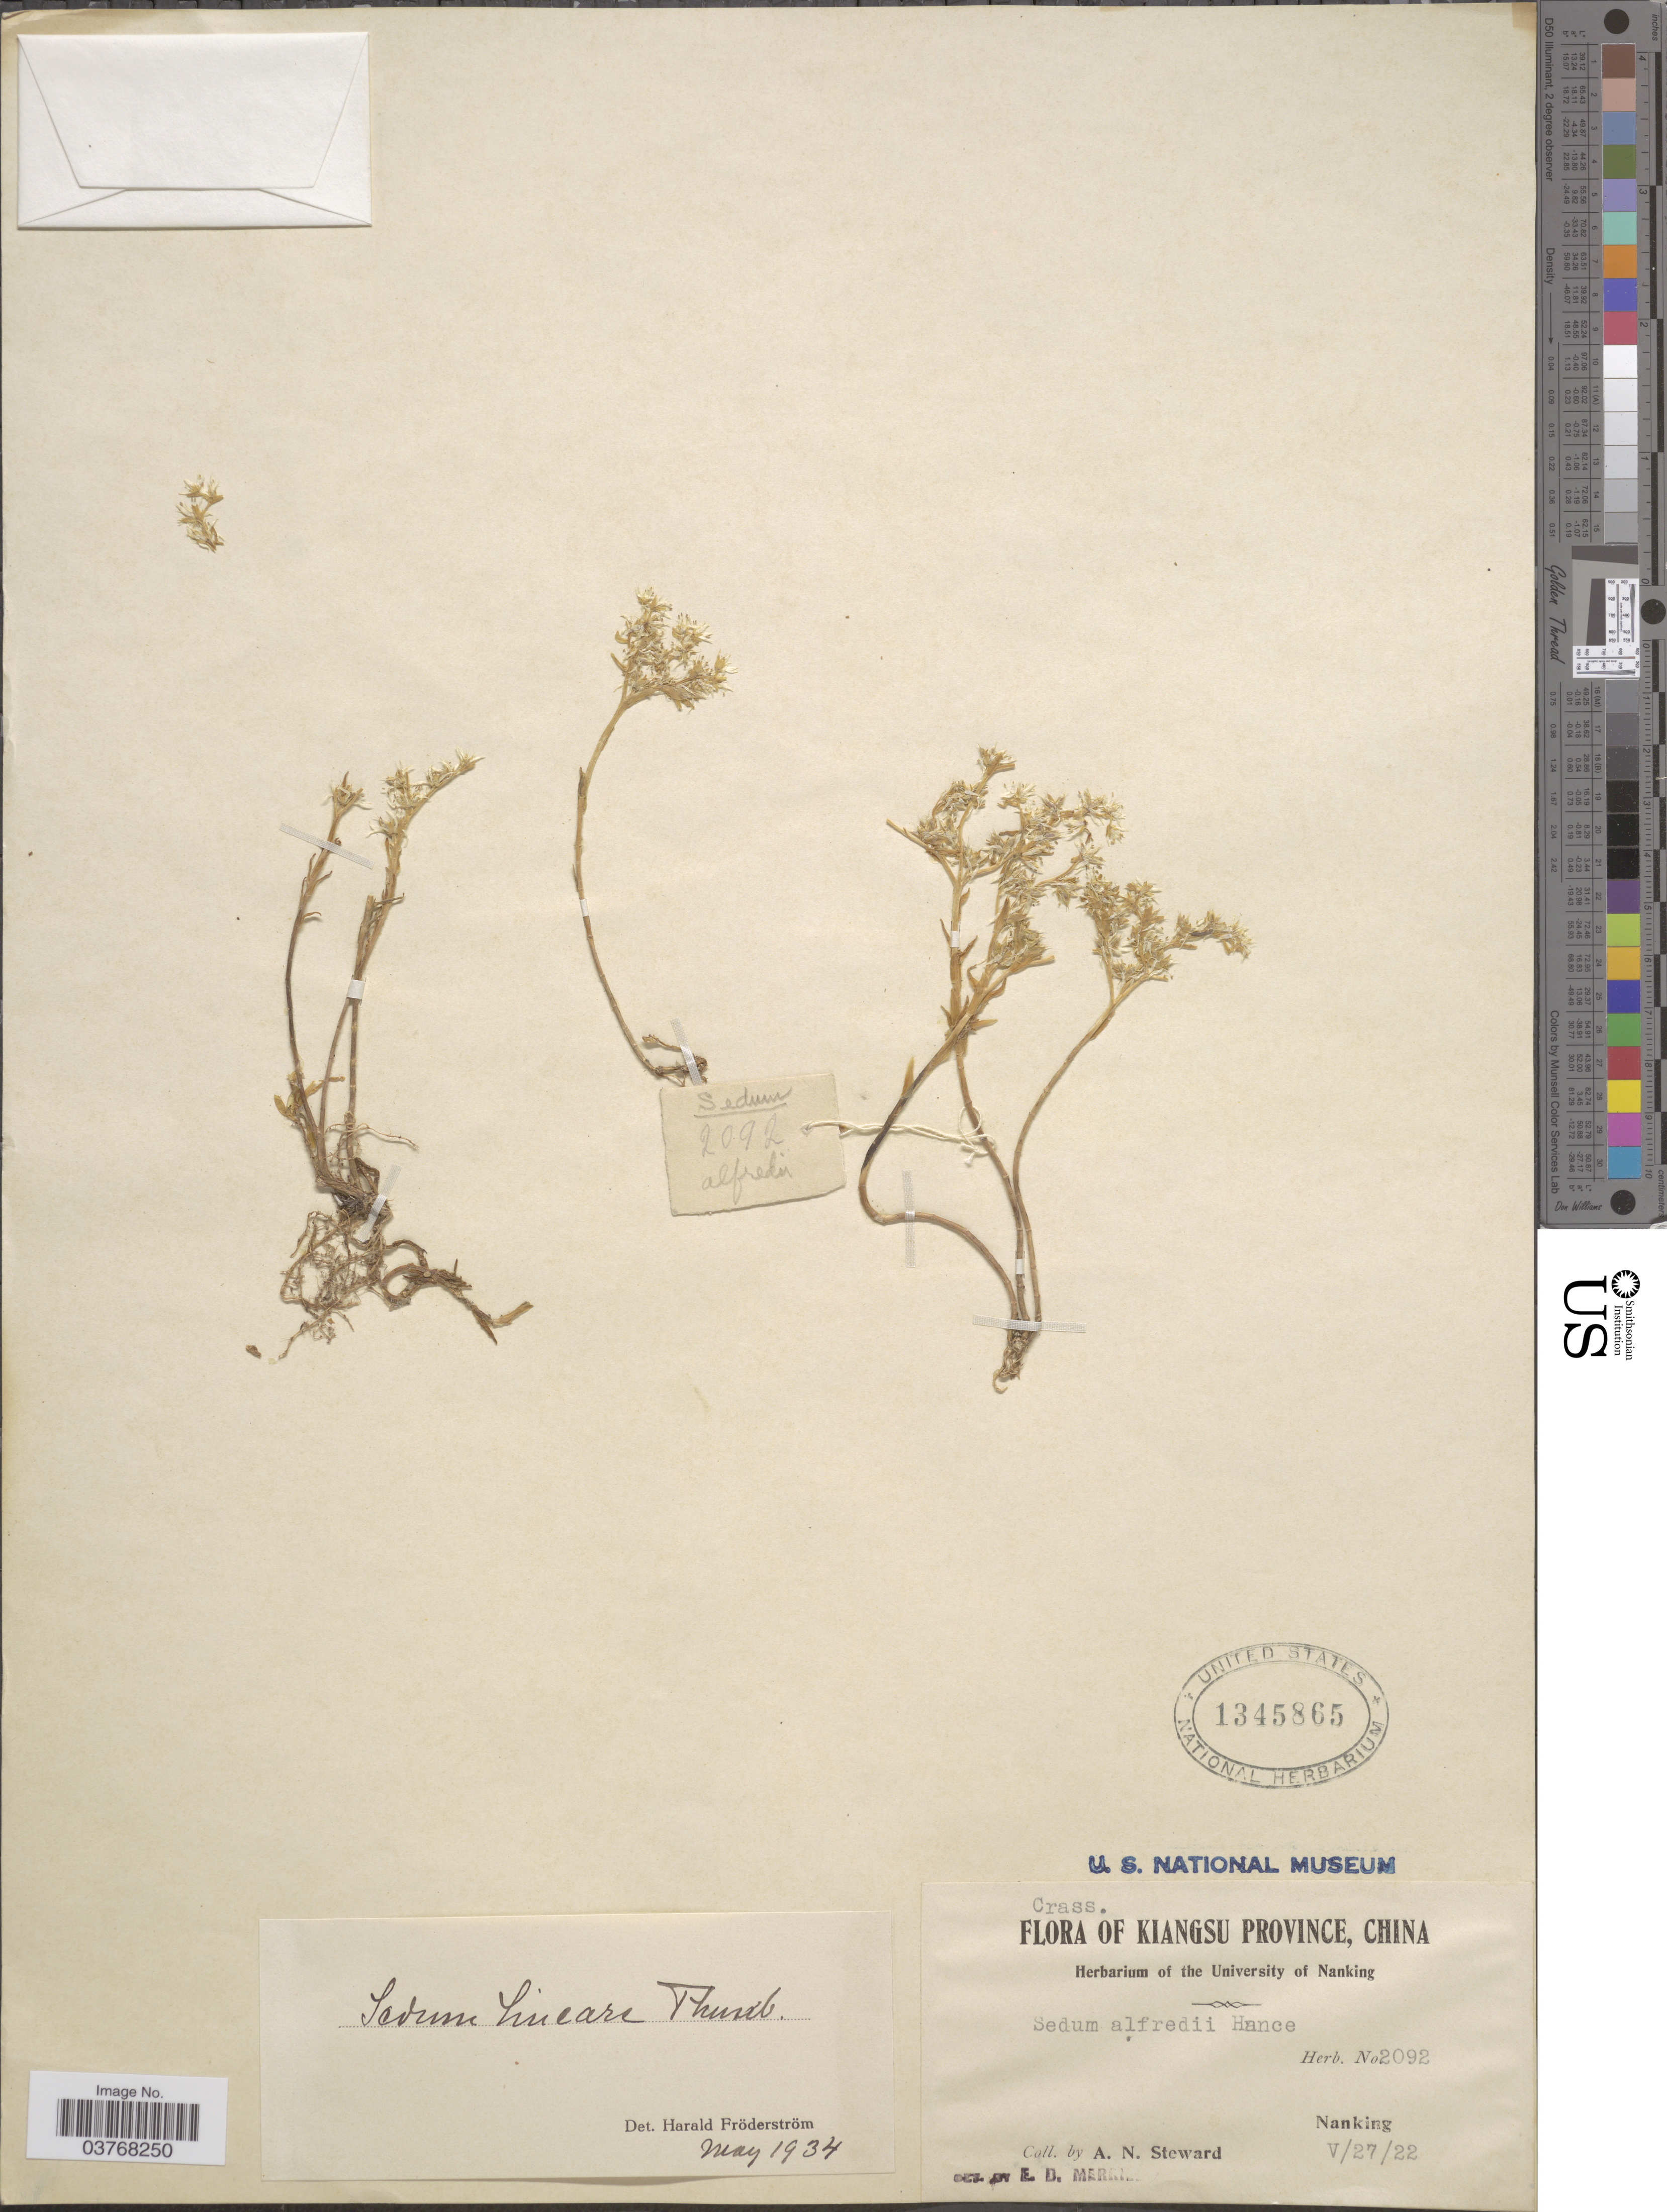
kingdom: Plantae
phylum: Tracheophyta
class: Magnoliopsida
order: Saxifragales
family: Crassulaceae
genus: Sedum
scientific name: Sedum lineare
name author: Thunb.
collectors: A. N. Steward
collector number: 2092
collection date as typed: Transcribed d/m/y: 27/5/22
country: China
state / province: Jiangsu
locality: Kiangsu Province. Nanking.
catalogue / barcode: US 1345865